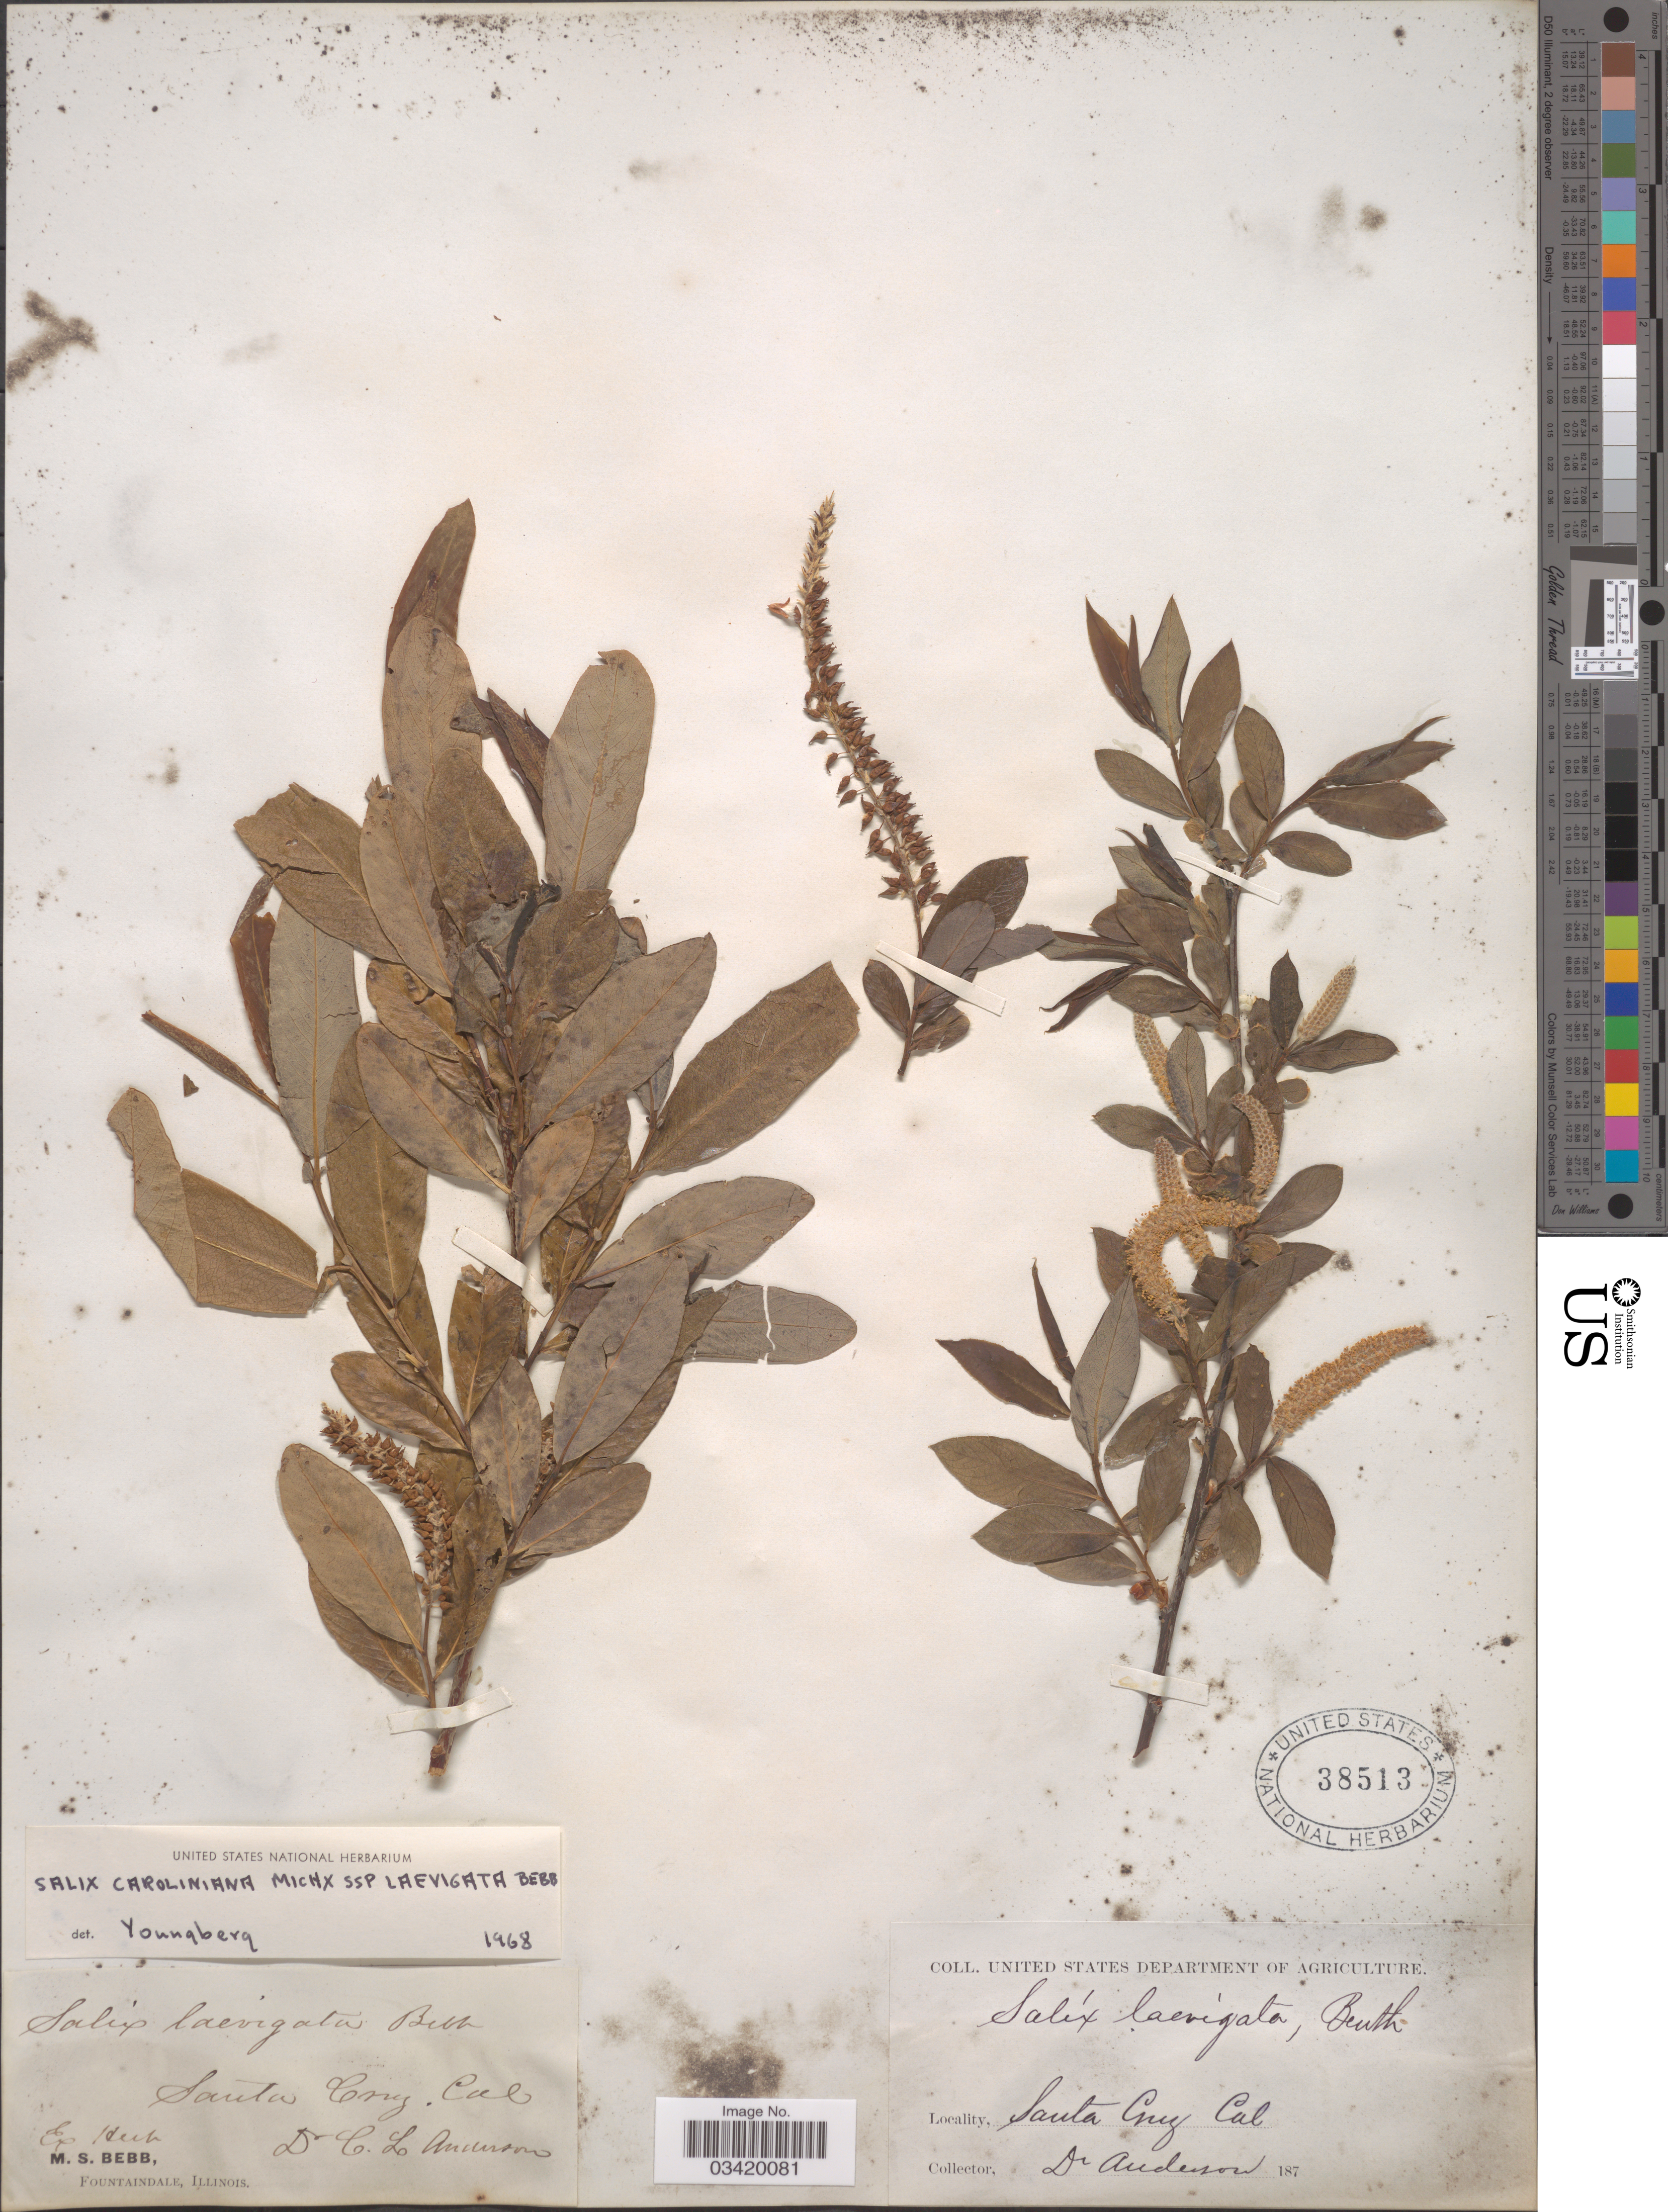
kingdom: Plantae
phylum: Tracheophyta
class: Magnoliopsida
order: Malpighiales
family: Salicaceae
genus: Salix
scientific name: Salix caroliniana subsp. laevigata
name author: Bebb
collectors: C. L. Anderson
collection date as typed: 187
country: United States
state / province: California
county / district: Santa Cruz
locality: Santa Cruz.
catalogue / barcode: US 38513